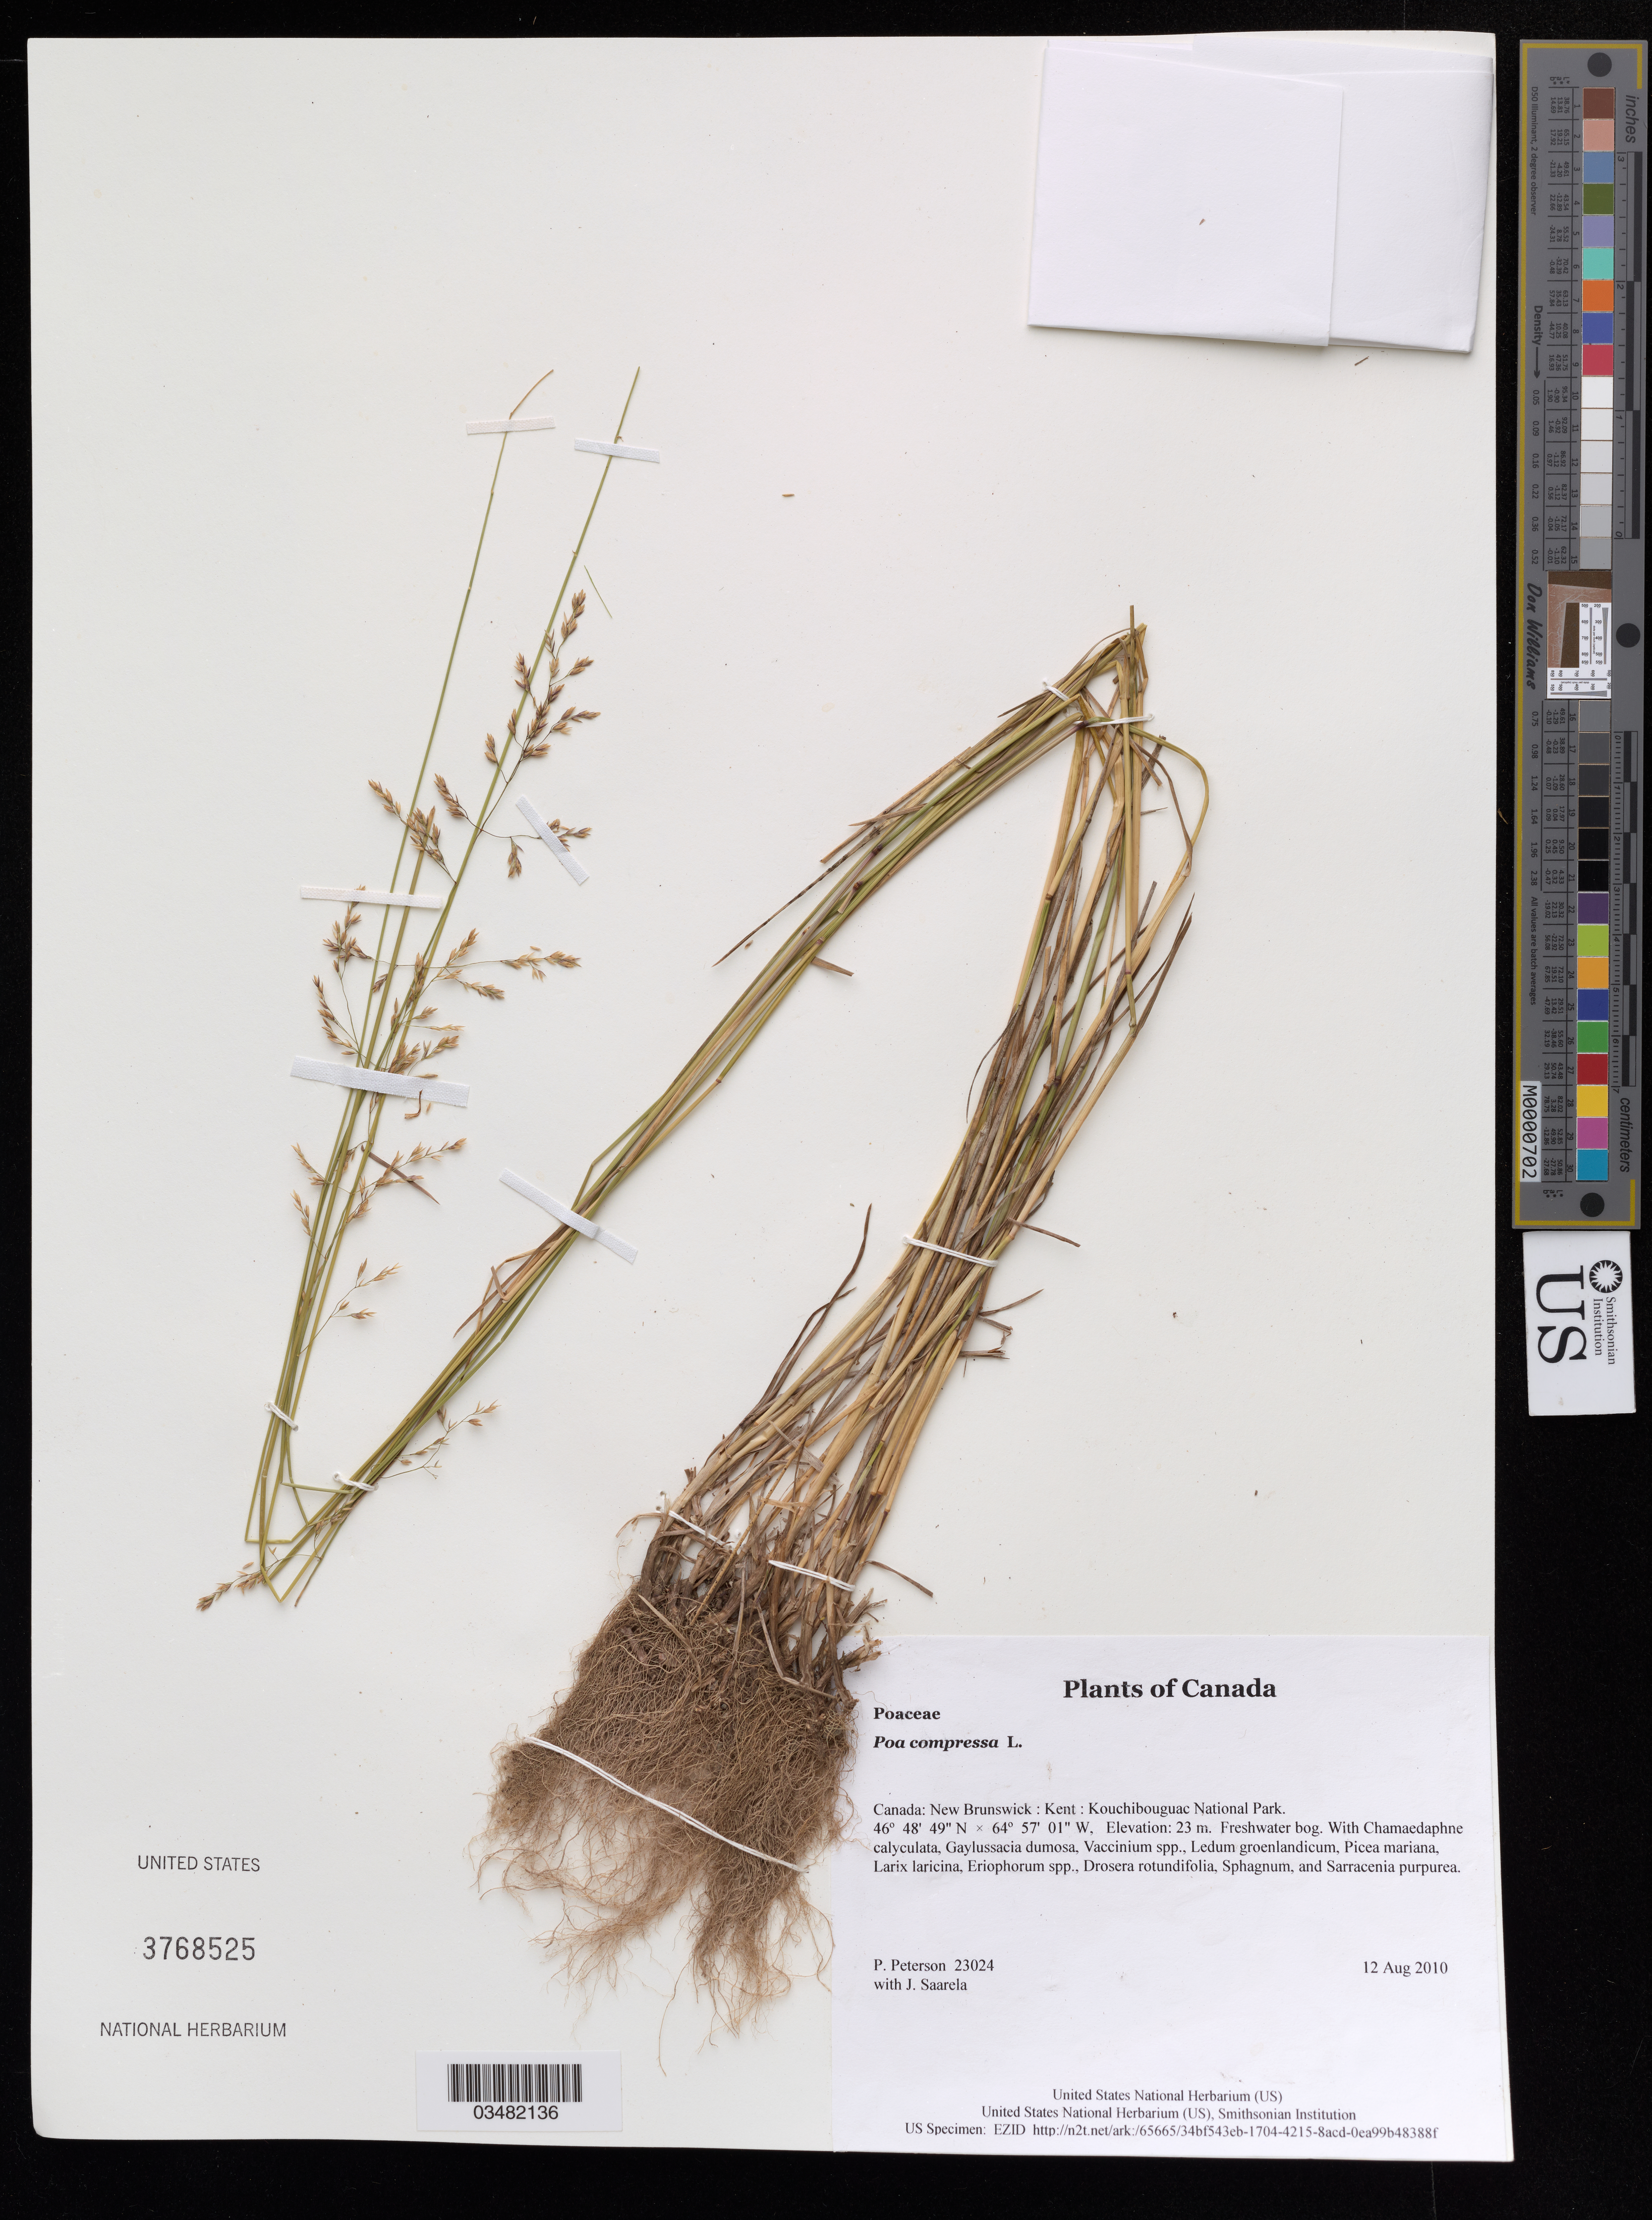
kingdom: Plantae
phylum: Tracheophyta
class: Liliopsida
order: Poales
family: Poaceae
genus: Poa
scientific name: Poa compressa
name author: L.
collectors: P. M. Peterson & J. Saarela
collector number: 23024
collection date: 2010-08-12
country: Canada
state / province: New Brunswick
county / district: Kent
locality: Kouchibouguac National Park.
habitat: Freshwater bog.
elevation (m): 23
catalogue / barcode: US 3768525